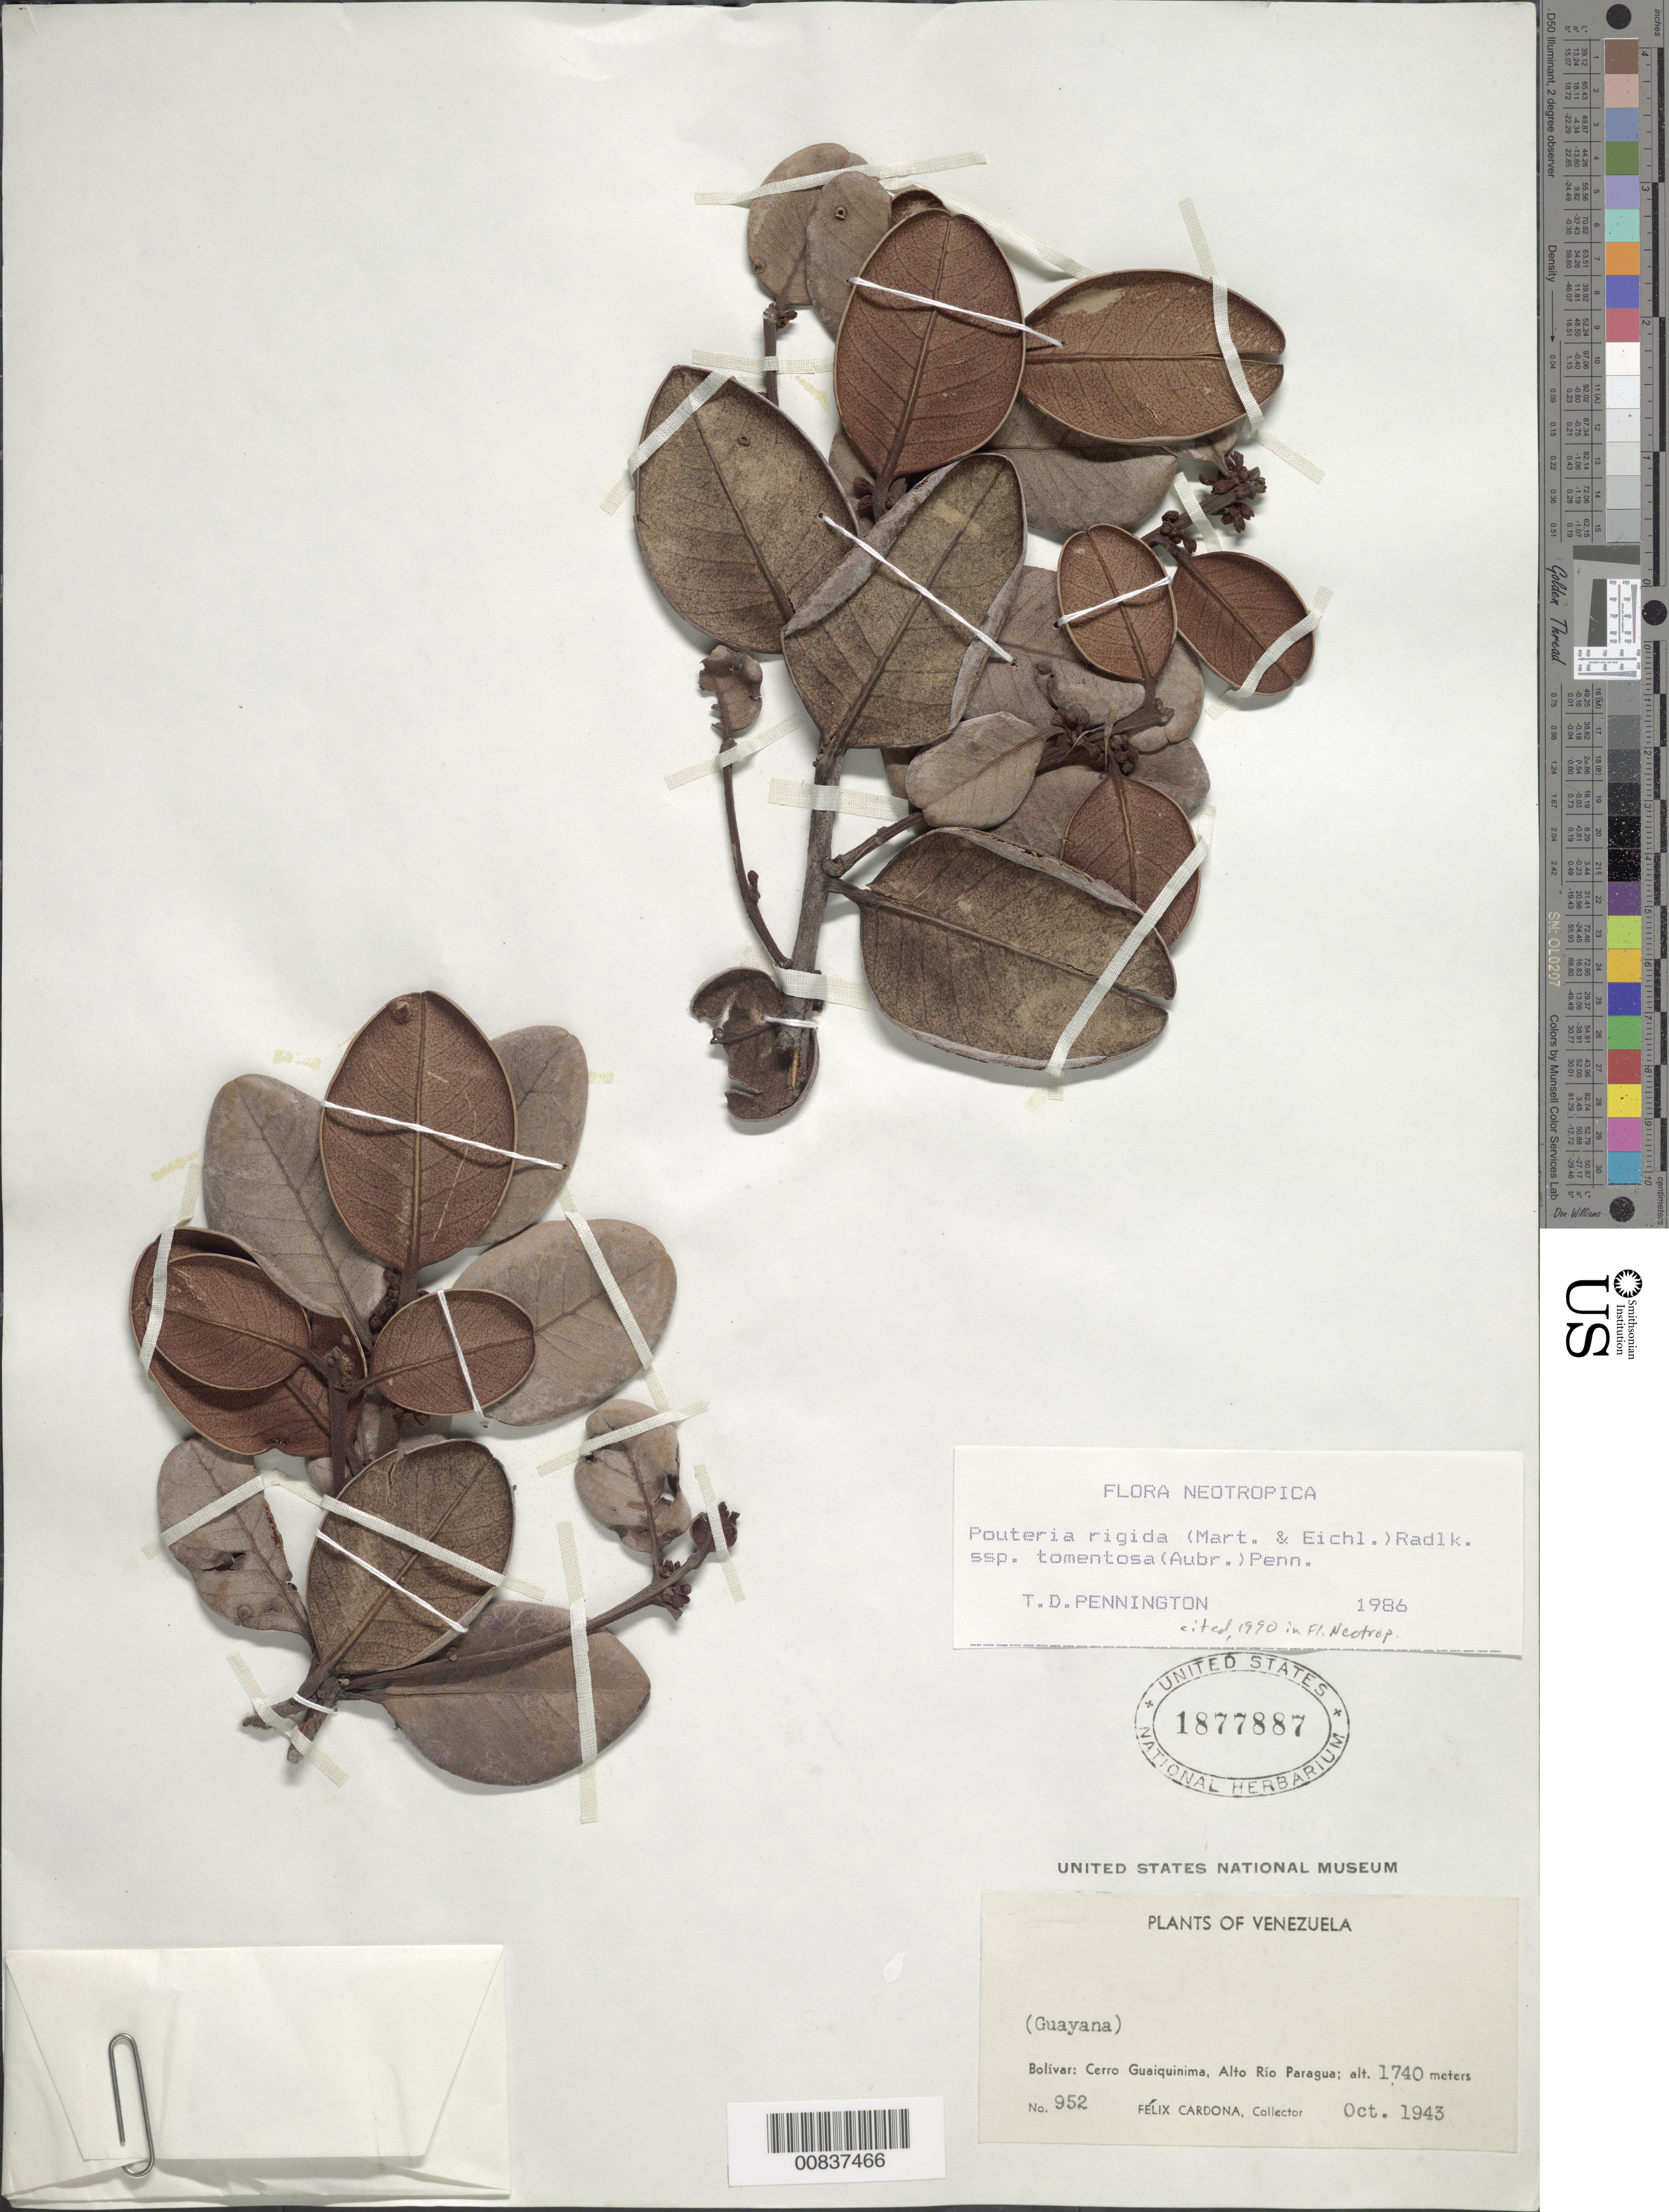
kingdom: Plantae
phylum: Tracheophyta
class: Magnoliopsida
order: Ericales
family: Sapotaceae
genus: Pouteria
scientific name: Pouteria rigida subsp. tomentosa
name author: (Aubrév.) T.D. Penn.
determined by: Pennington, T. D., (K)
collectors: F. Cardona Puig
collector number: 952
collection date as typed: Oct-43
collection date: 1943-10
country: Venezuela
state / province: Bolívar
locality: Alto Río Paragua, Cerro Guaiquinima (Guayana)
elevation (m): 1740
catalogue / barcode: US 1877887